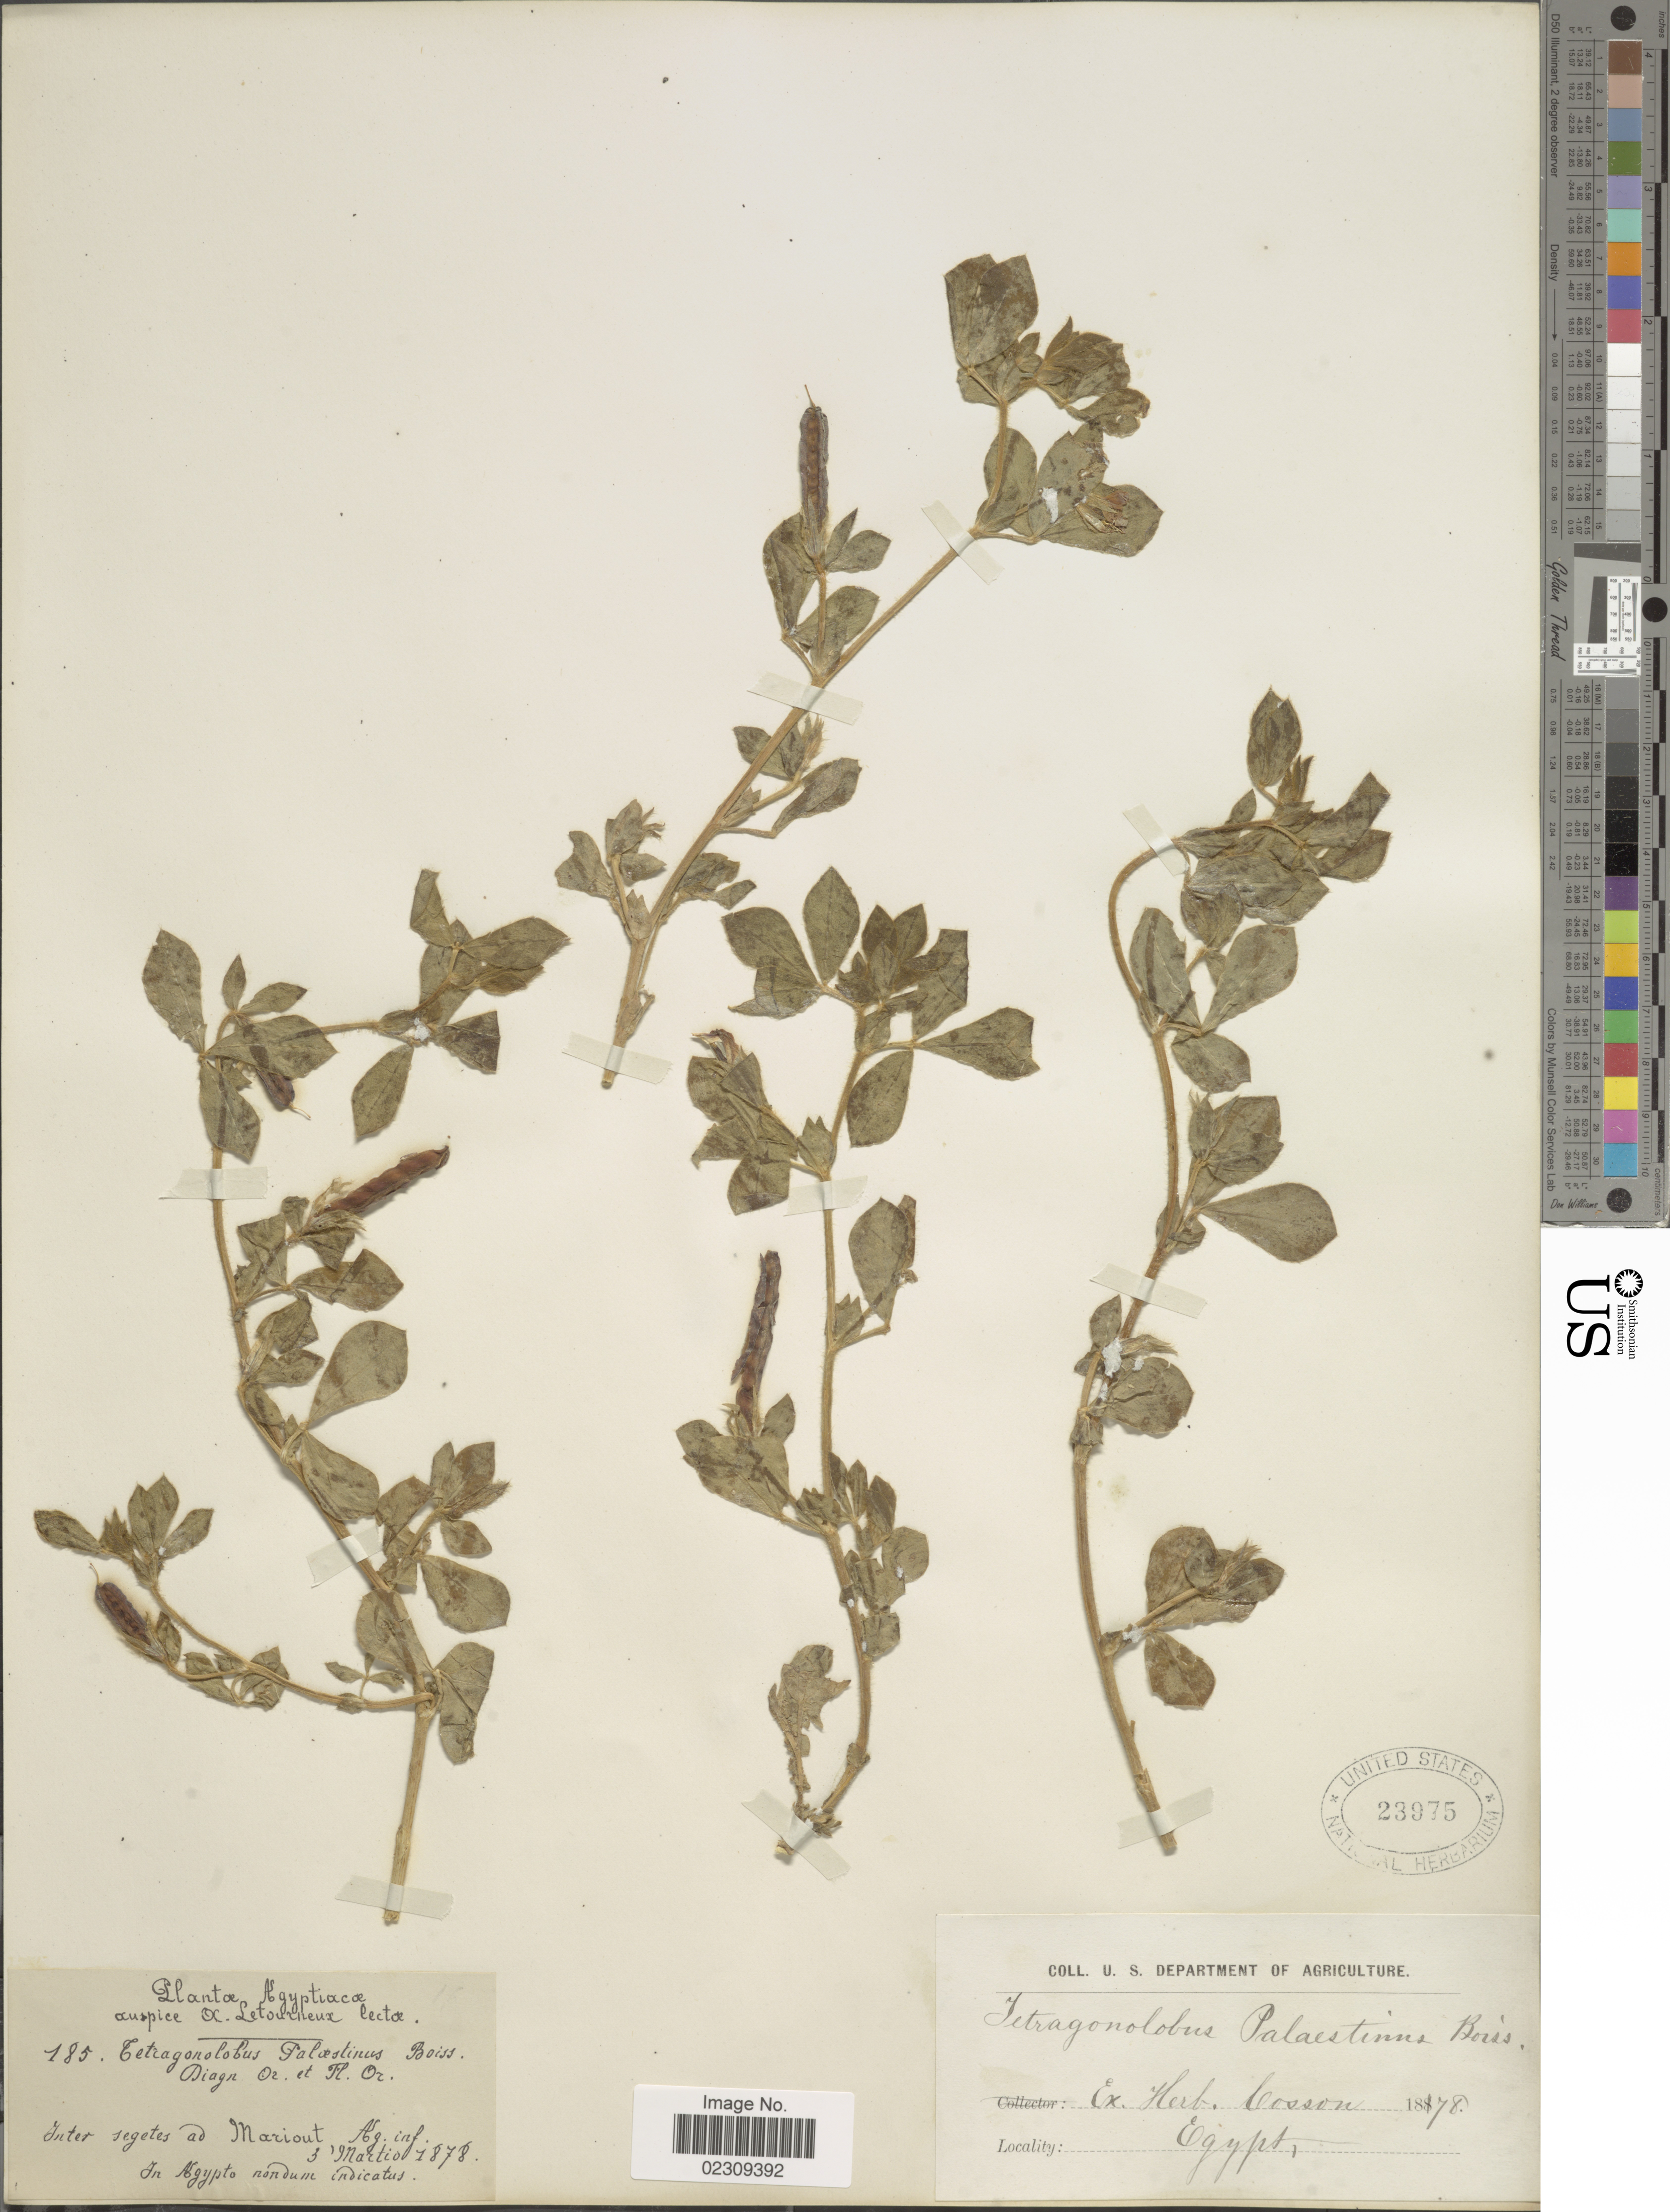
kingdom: Plantae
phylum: Tracheophyta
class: Magnoliopsida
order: Fabales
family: Fabaceae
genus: Tetragonolobus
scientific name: Tetragonolobus palaestinus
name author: Boiss. & Blanche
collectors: A. Letourneux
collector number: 185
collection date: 1878-03-03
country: Egypt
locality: Ad Mariout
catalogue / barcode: US 23975